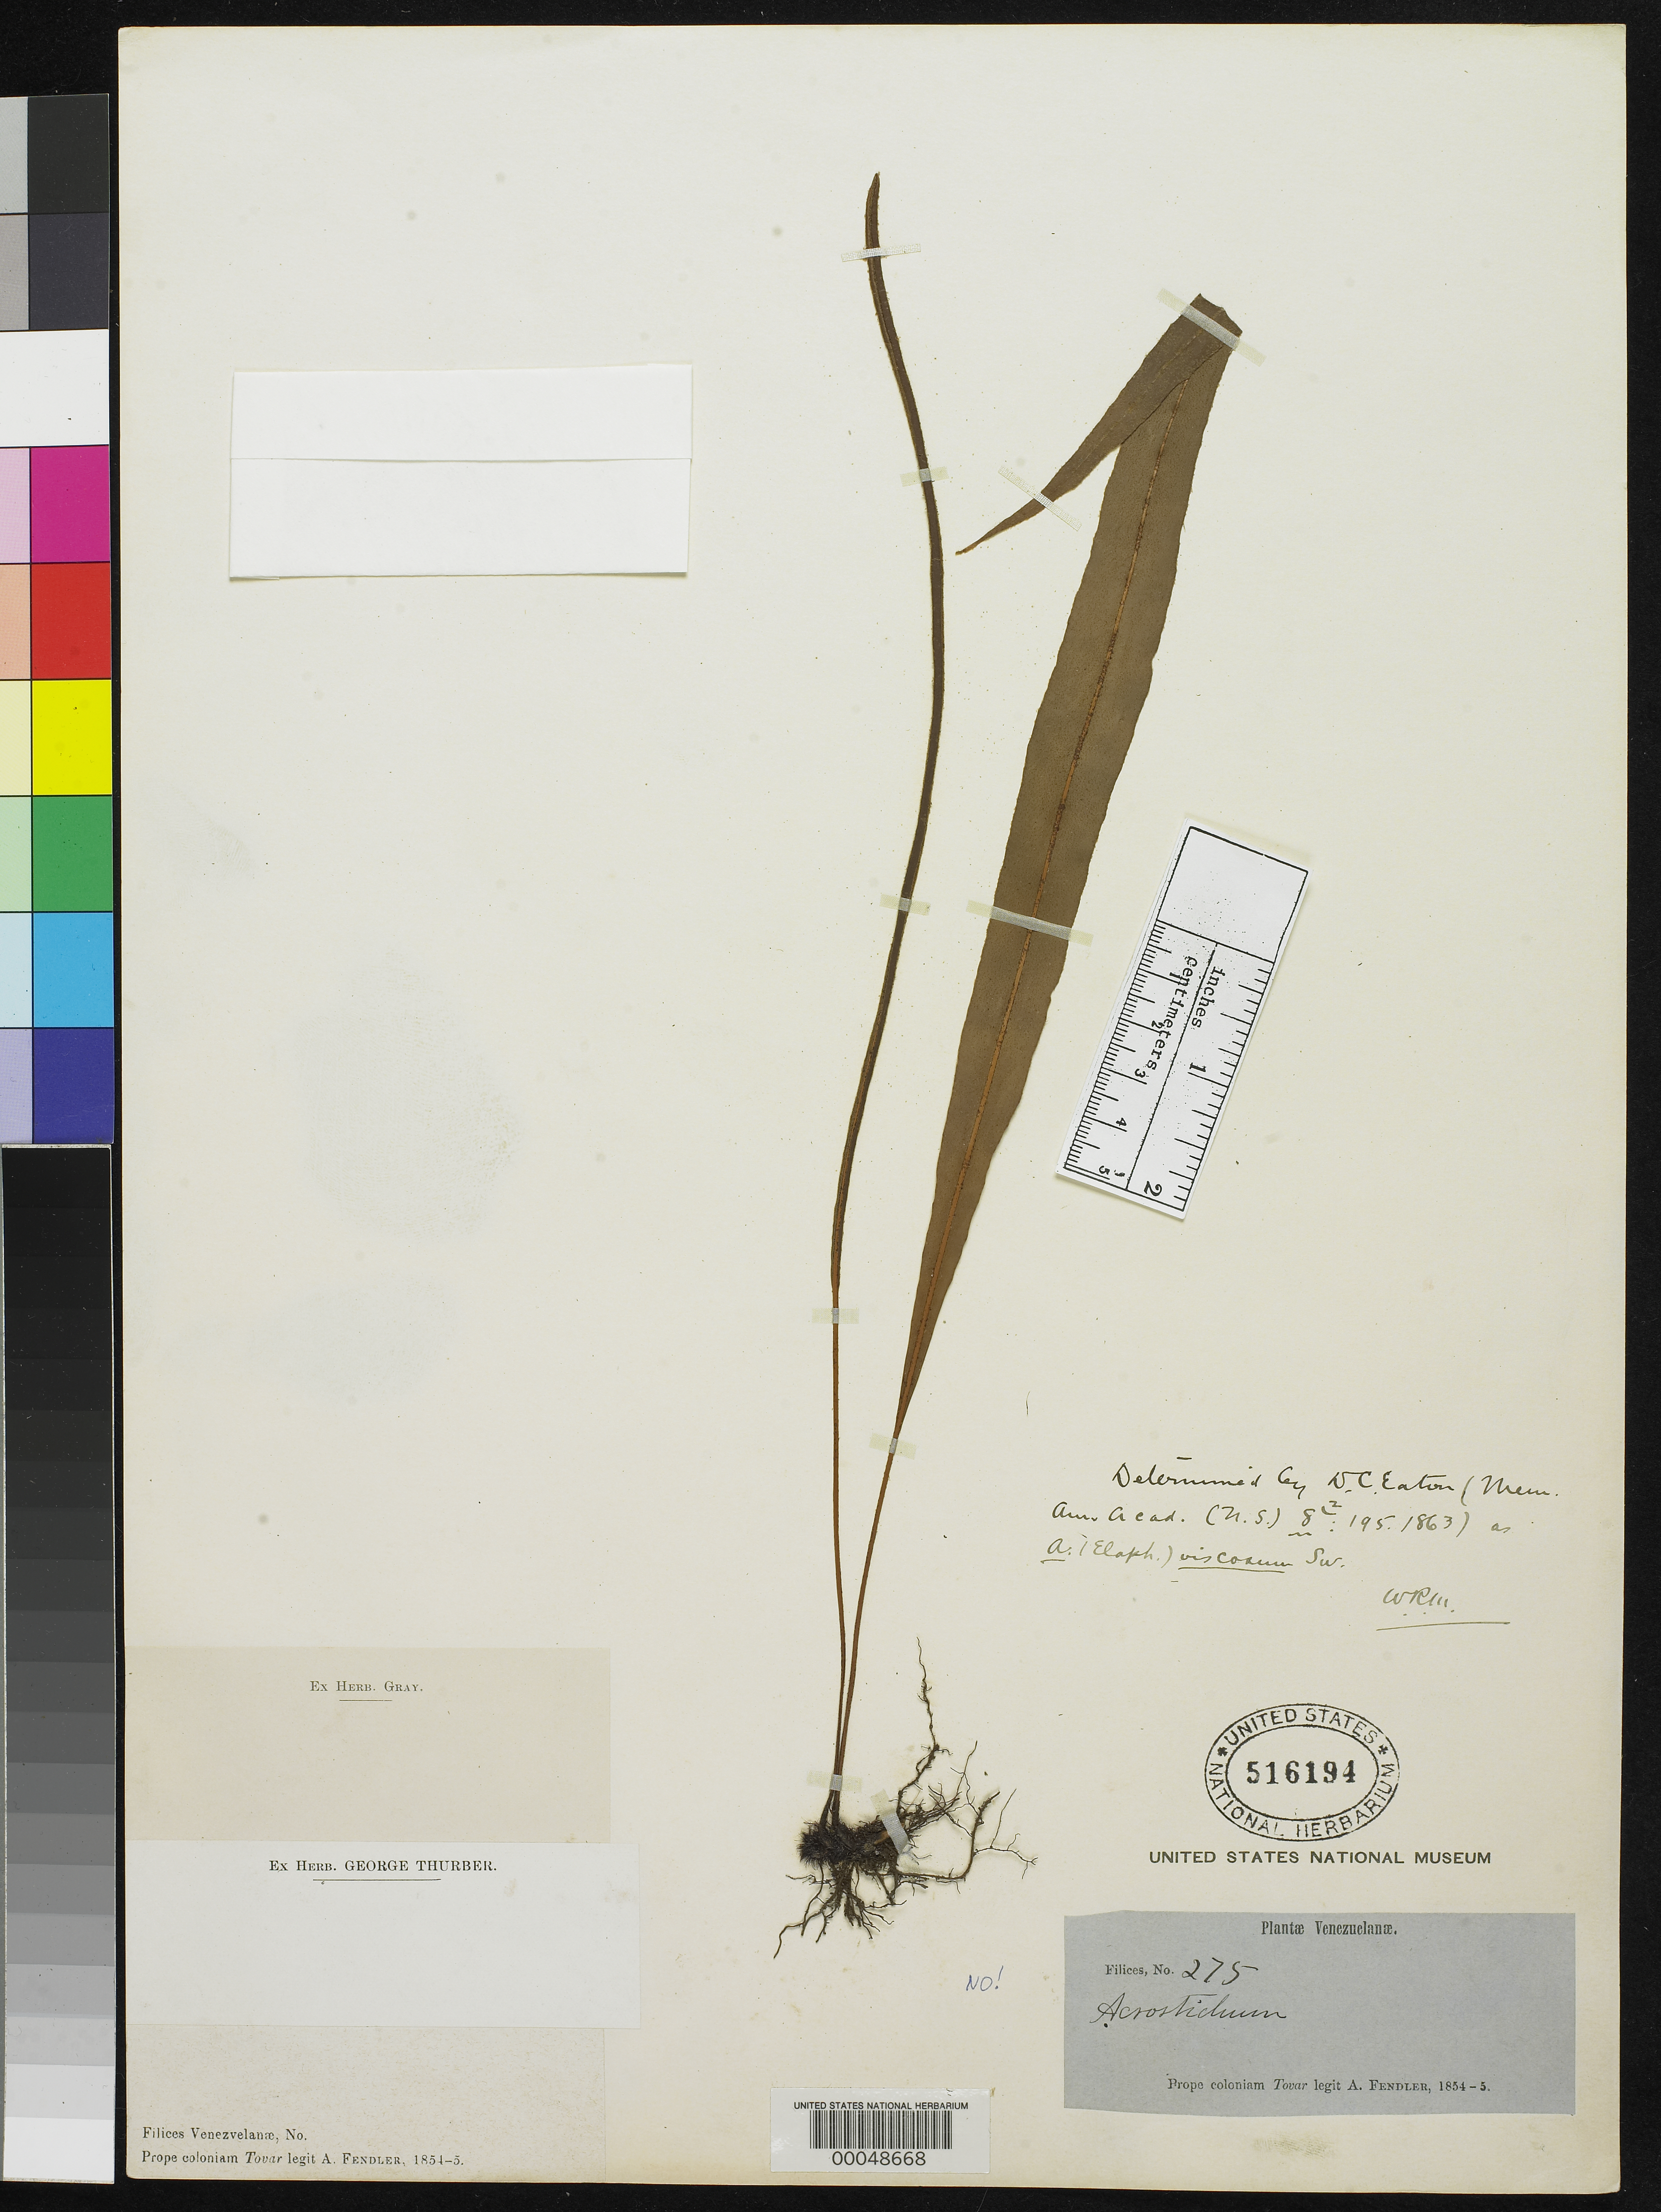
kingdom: Plantae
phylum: Tracheophyta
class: Polypodiopsida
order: Polypodiales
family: Dryopteridaceae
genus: Elaphoglossum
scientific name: Elaphoglossum succubus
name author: Mickel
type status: Isotype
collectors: A. Fendler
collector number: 275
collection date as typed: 1854 to -- --- 1855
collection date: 1854/1855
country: Venezuela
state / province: Aragua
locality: Near Colonia Tovar.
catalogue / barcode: US 516194